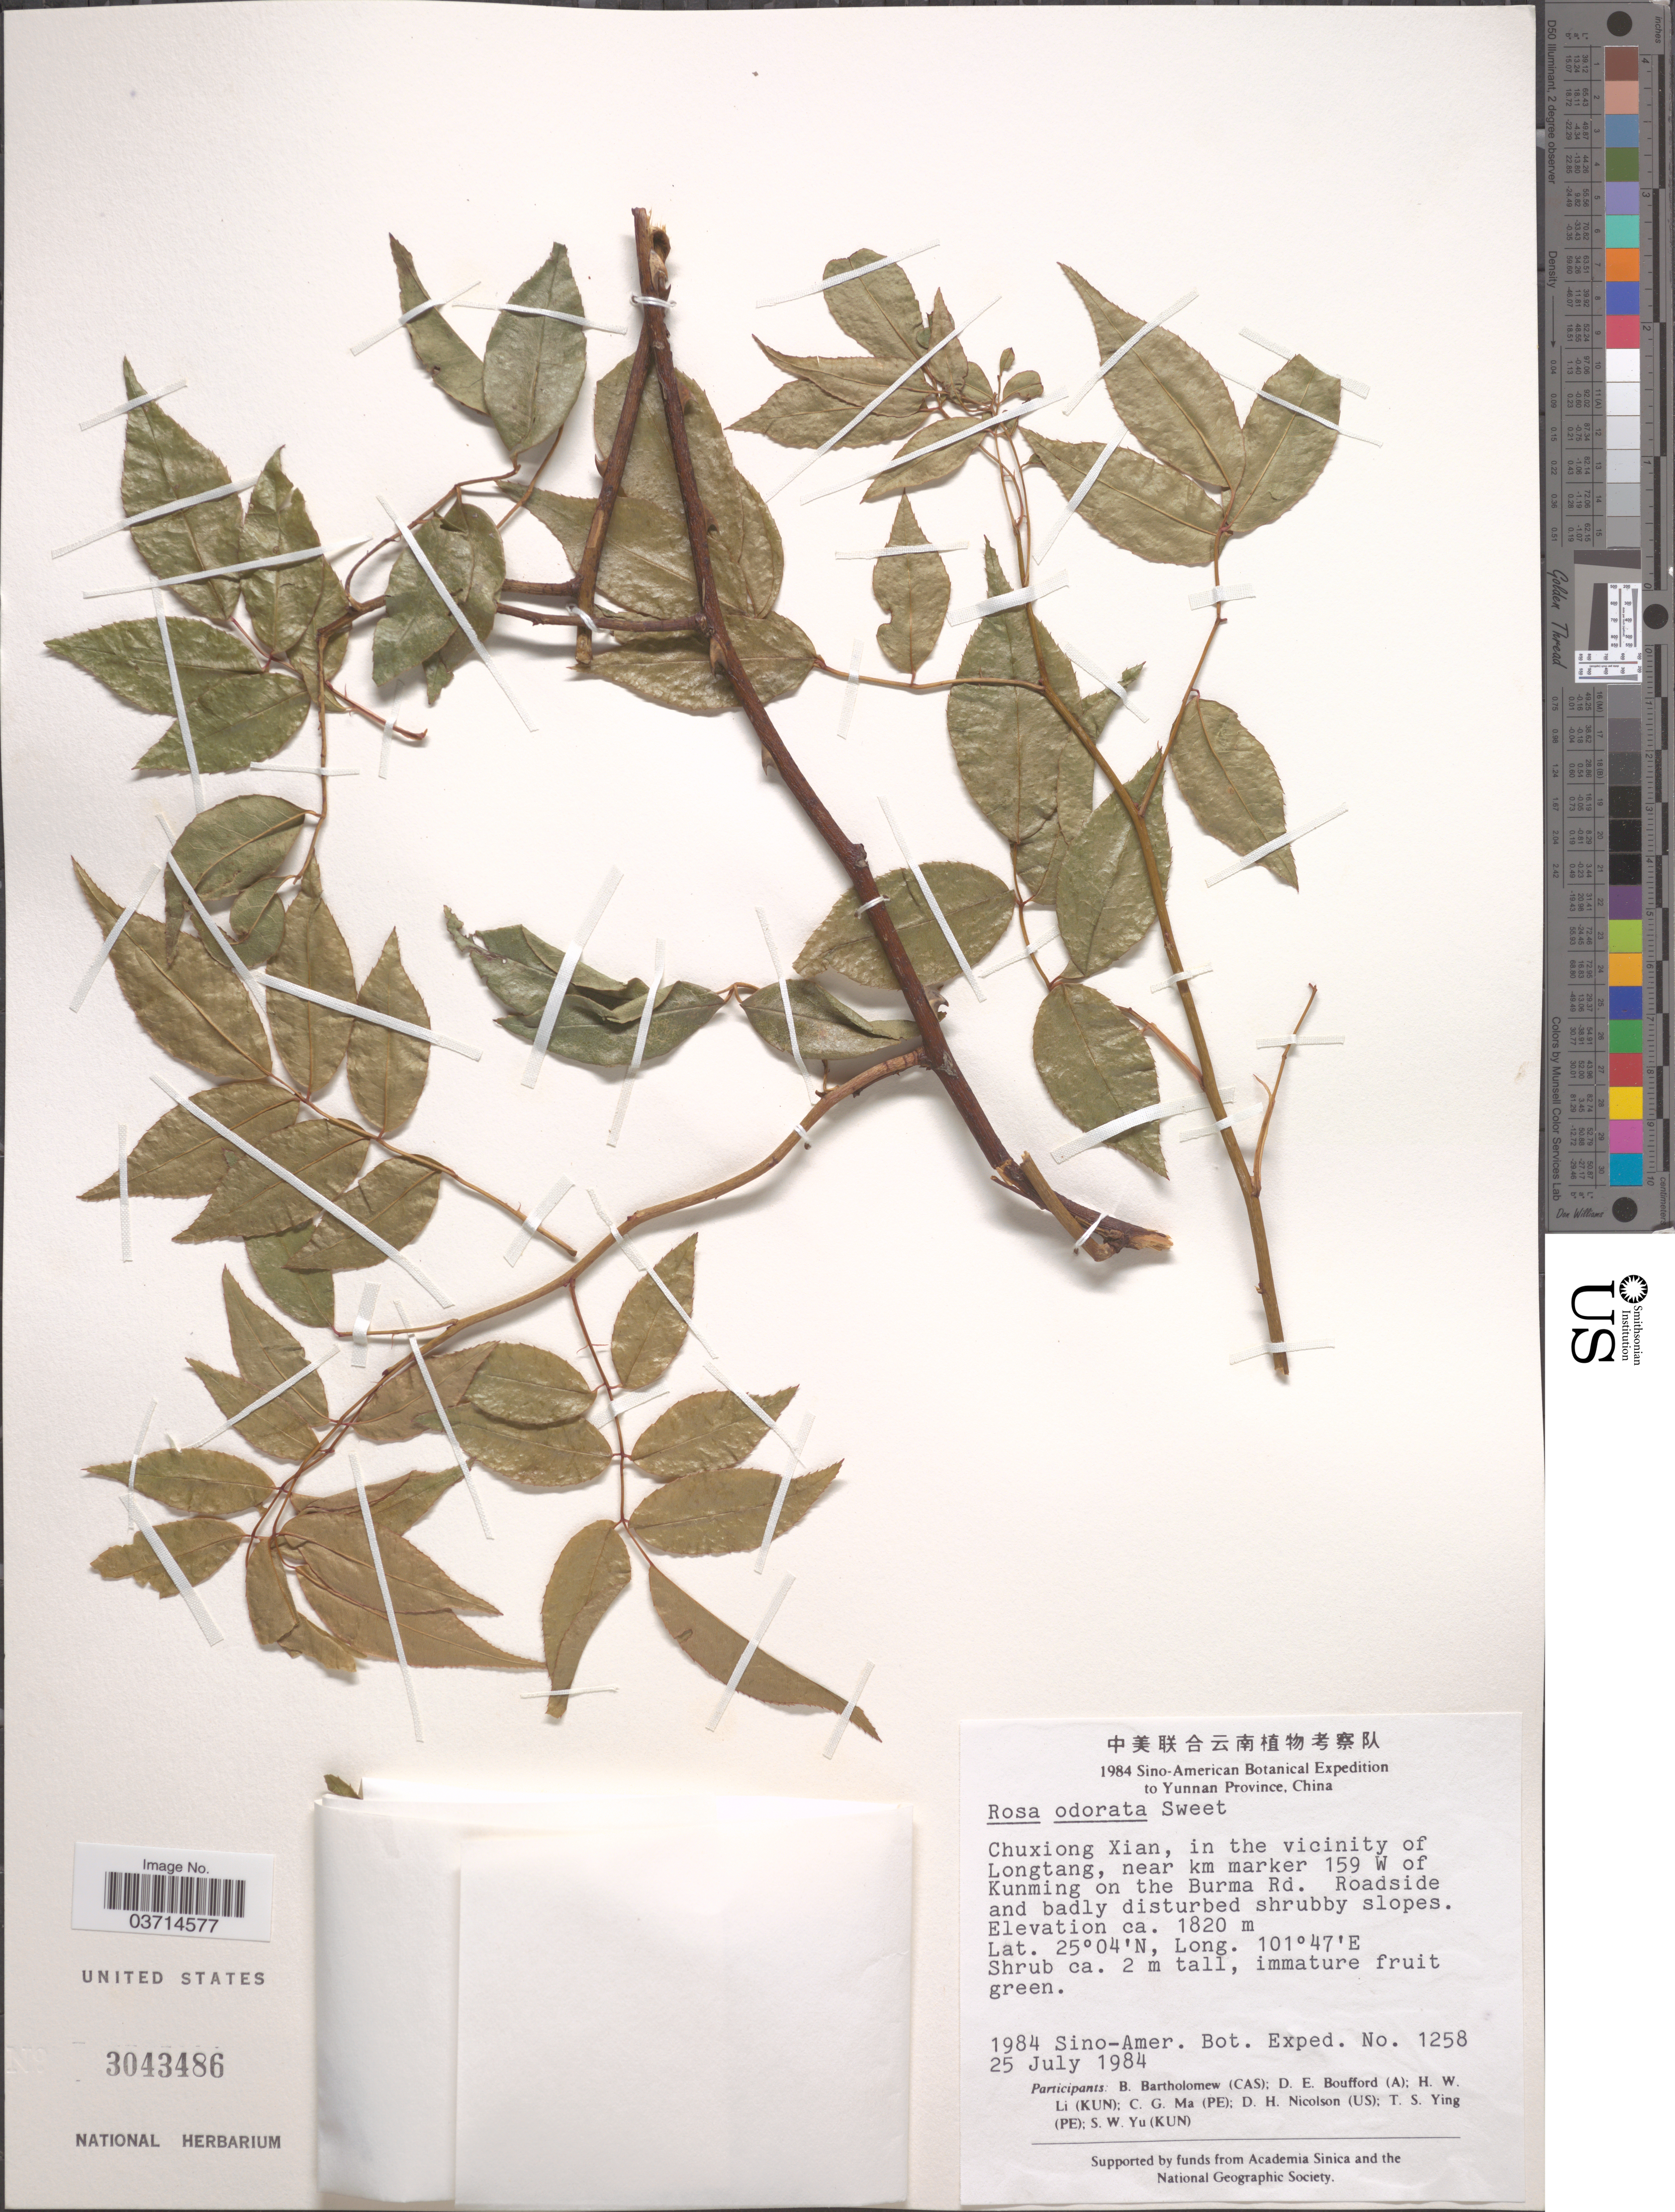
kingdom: Plantae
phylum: Tracheophyta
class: Magnoliopsida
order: Rosales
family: Rosaceae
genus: Rosa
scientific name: Rosa x odorata var. gigantea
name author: (Collett ex Crép.) Rehder & E.H. Wilson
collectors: Sino-Amer. Bot. Exped. 1984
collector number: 1258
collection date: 1984-07-25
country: China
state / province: Yunnan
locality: Chuxiong Xian, in the vicinity of Longtang, near km marker 159 W of Kunming on the Burma Rd.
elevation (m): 1820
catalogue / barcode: US 3043486